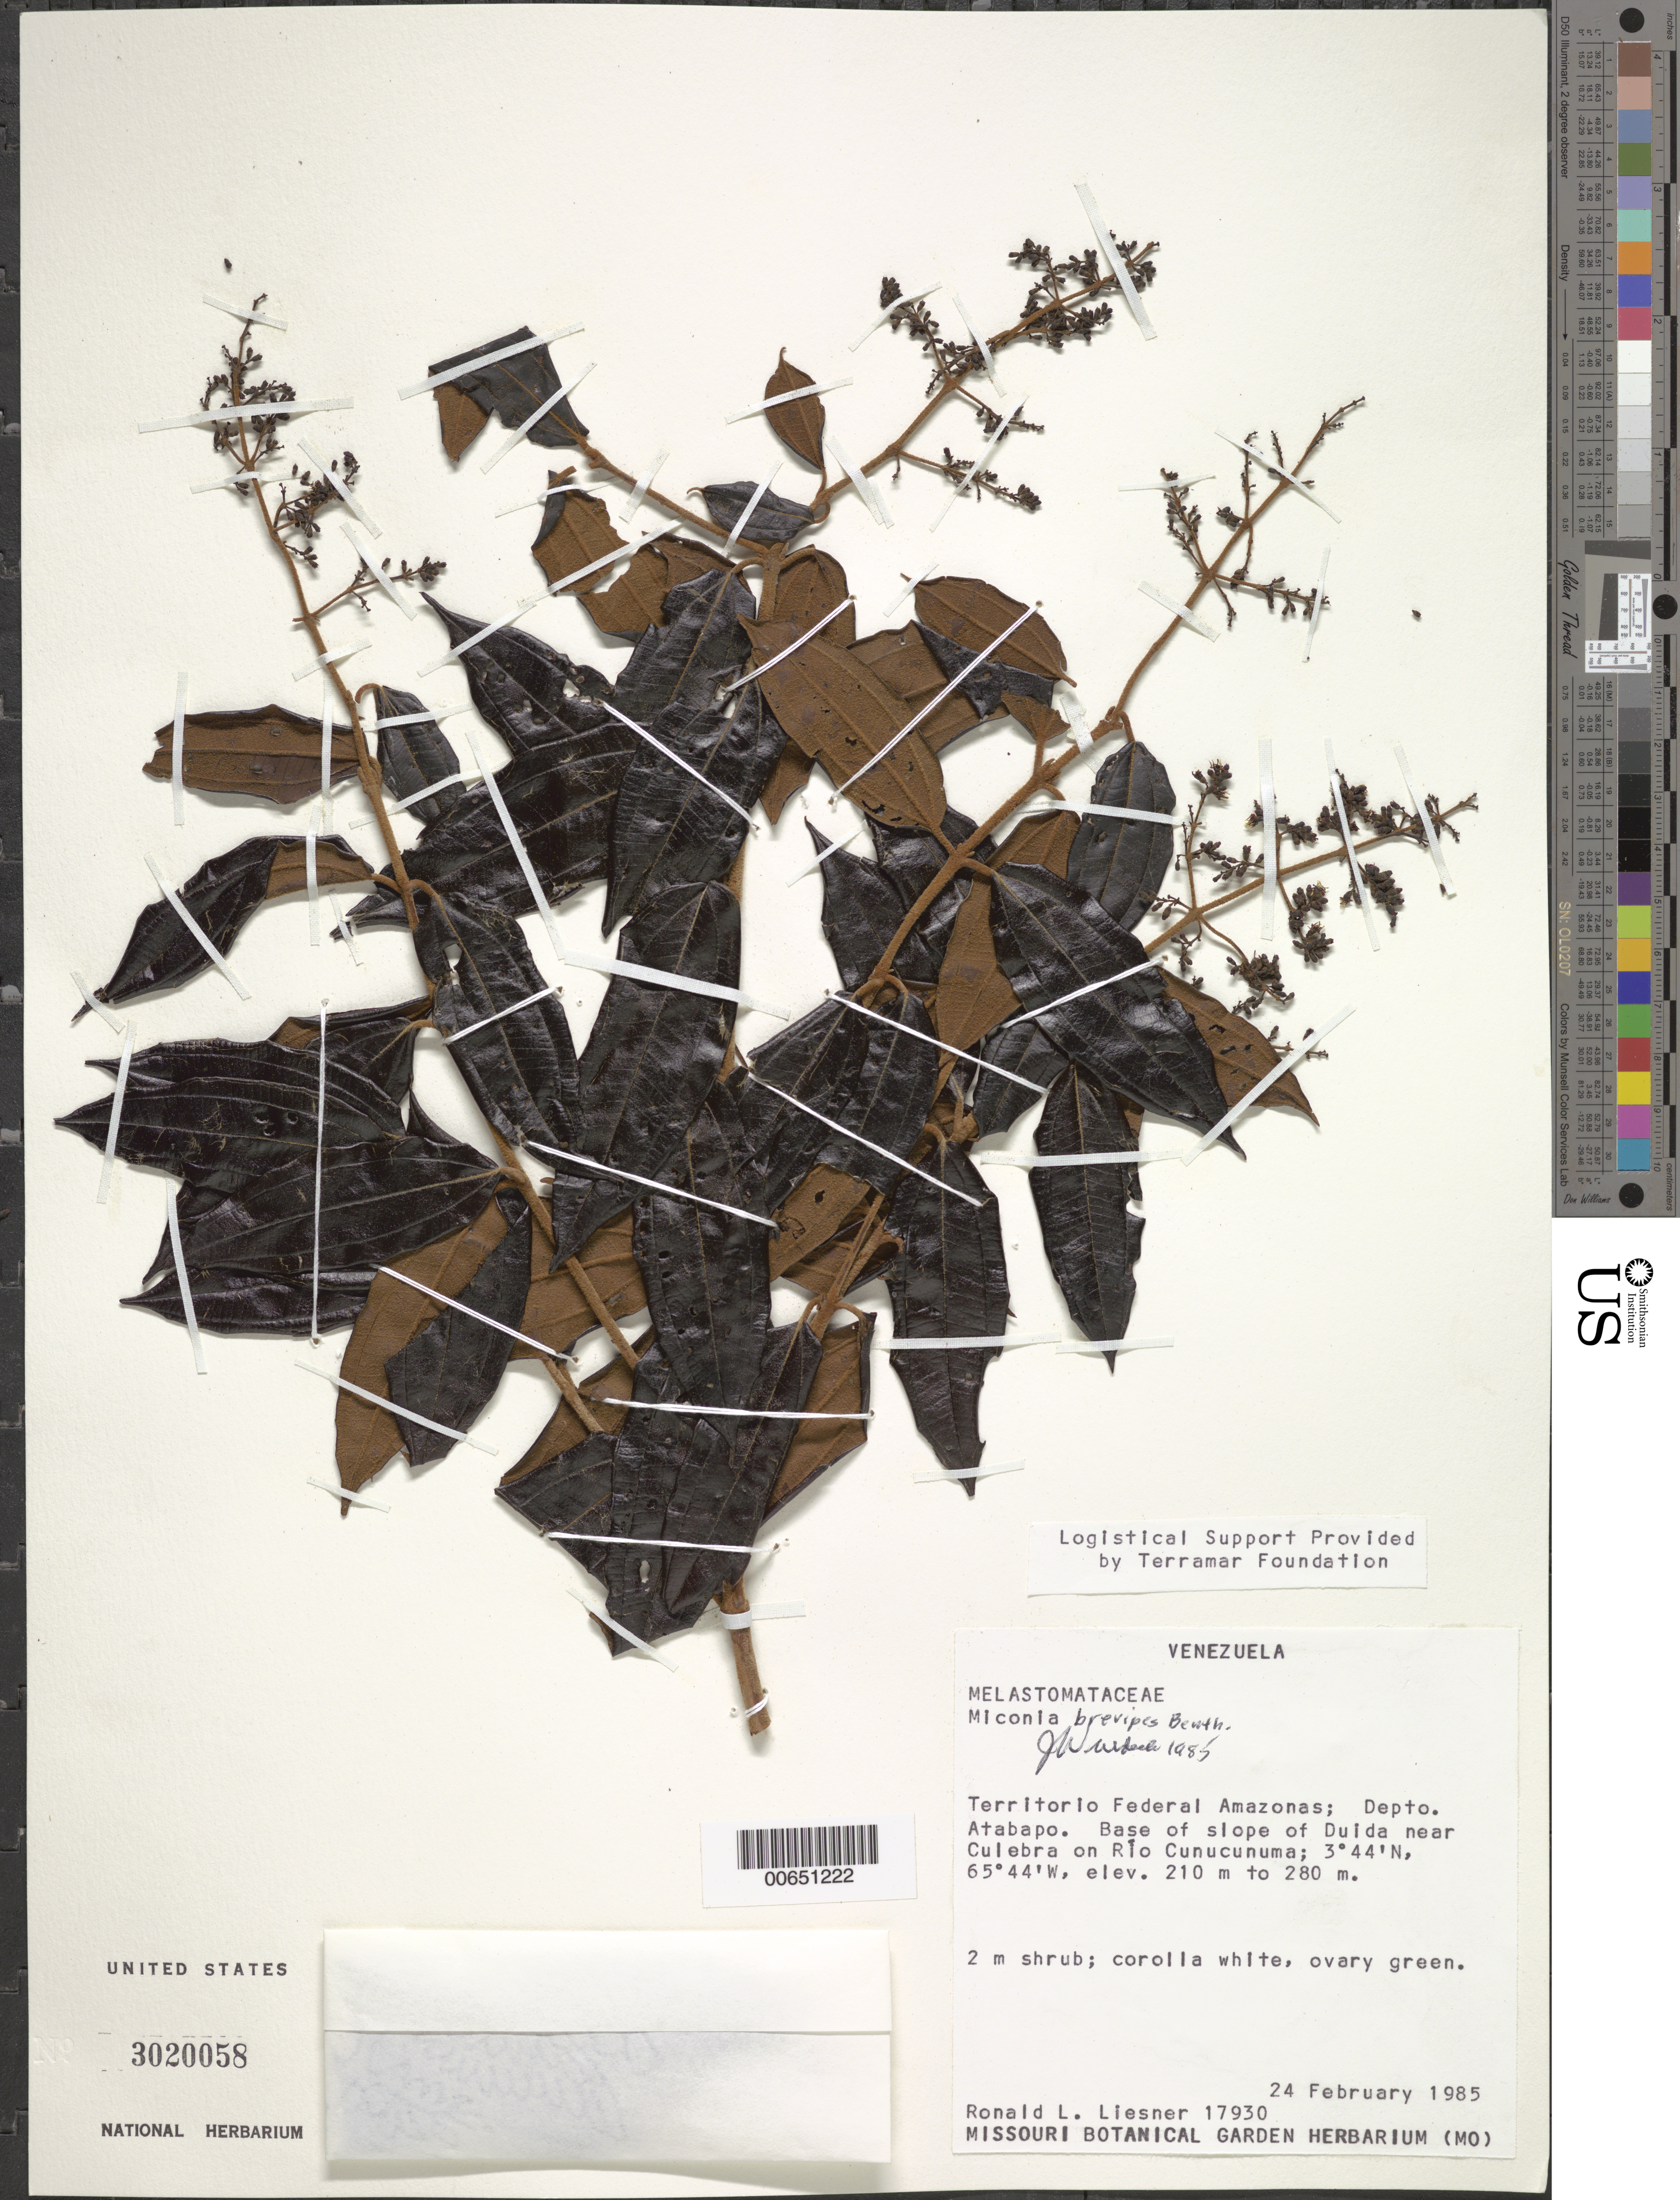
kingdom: Plantae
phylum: Tracheophyta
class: Magnoliopsida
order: Myrtales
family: Melastomataceae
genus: Miconia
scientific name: Miconia brevipes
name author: Benth.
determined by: Wurdack, John J., (US), US (UNITED STATES)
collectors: R. L. Liesner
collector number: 17930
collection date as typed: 24-Feb-85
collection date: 1985-02-24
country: Venezuela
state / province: Amazonas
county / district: Atabapo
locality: Duida, base of slope, near Culebra on Río Cunucunuma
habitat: Base of slope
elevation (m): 210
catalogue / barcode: US 3020058